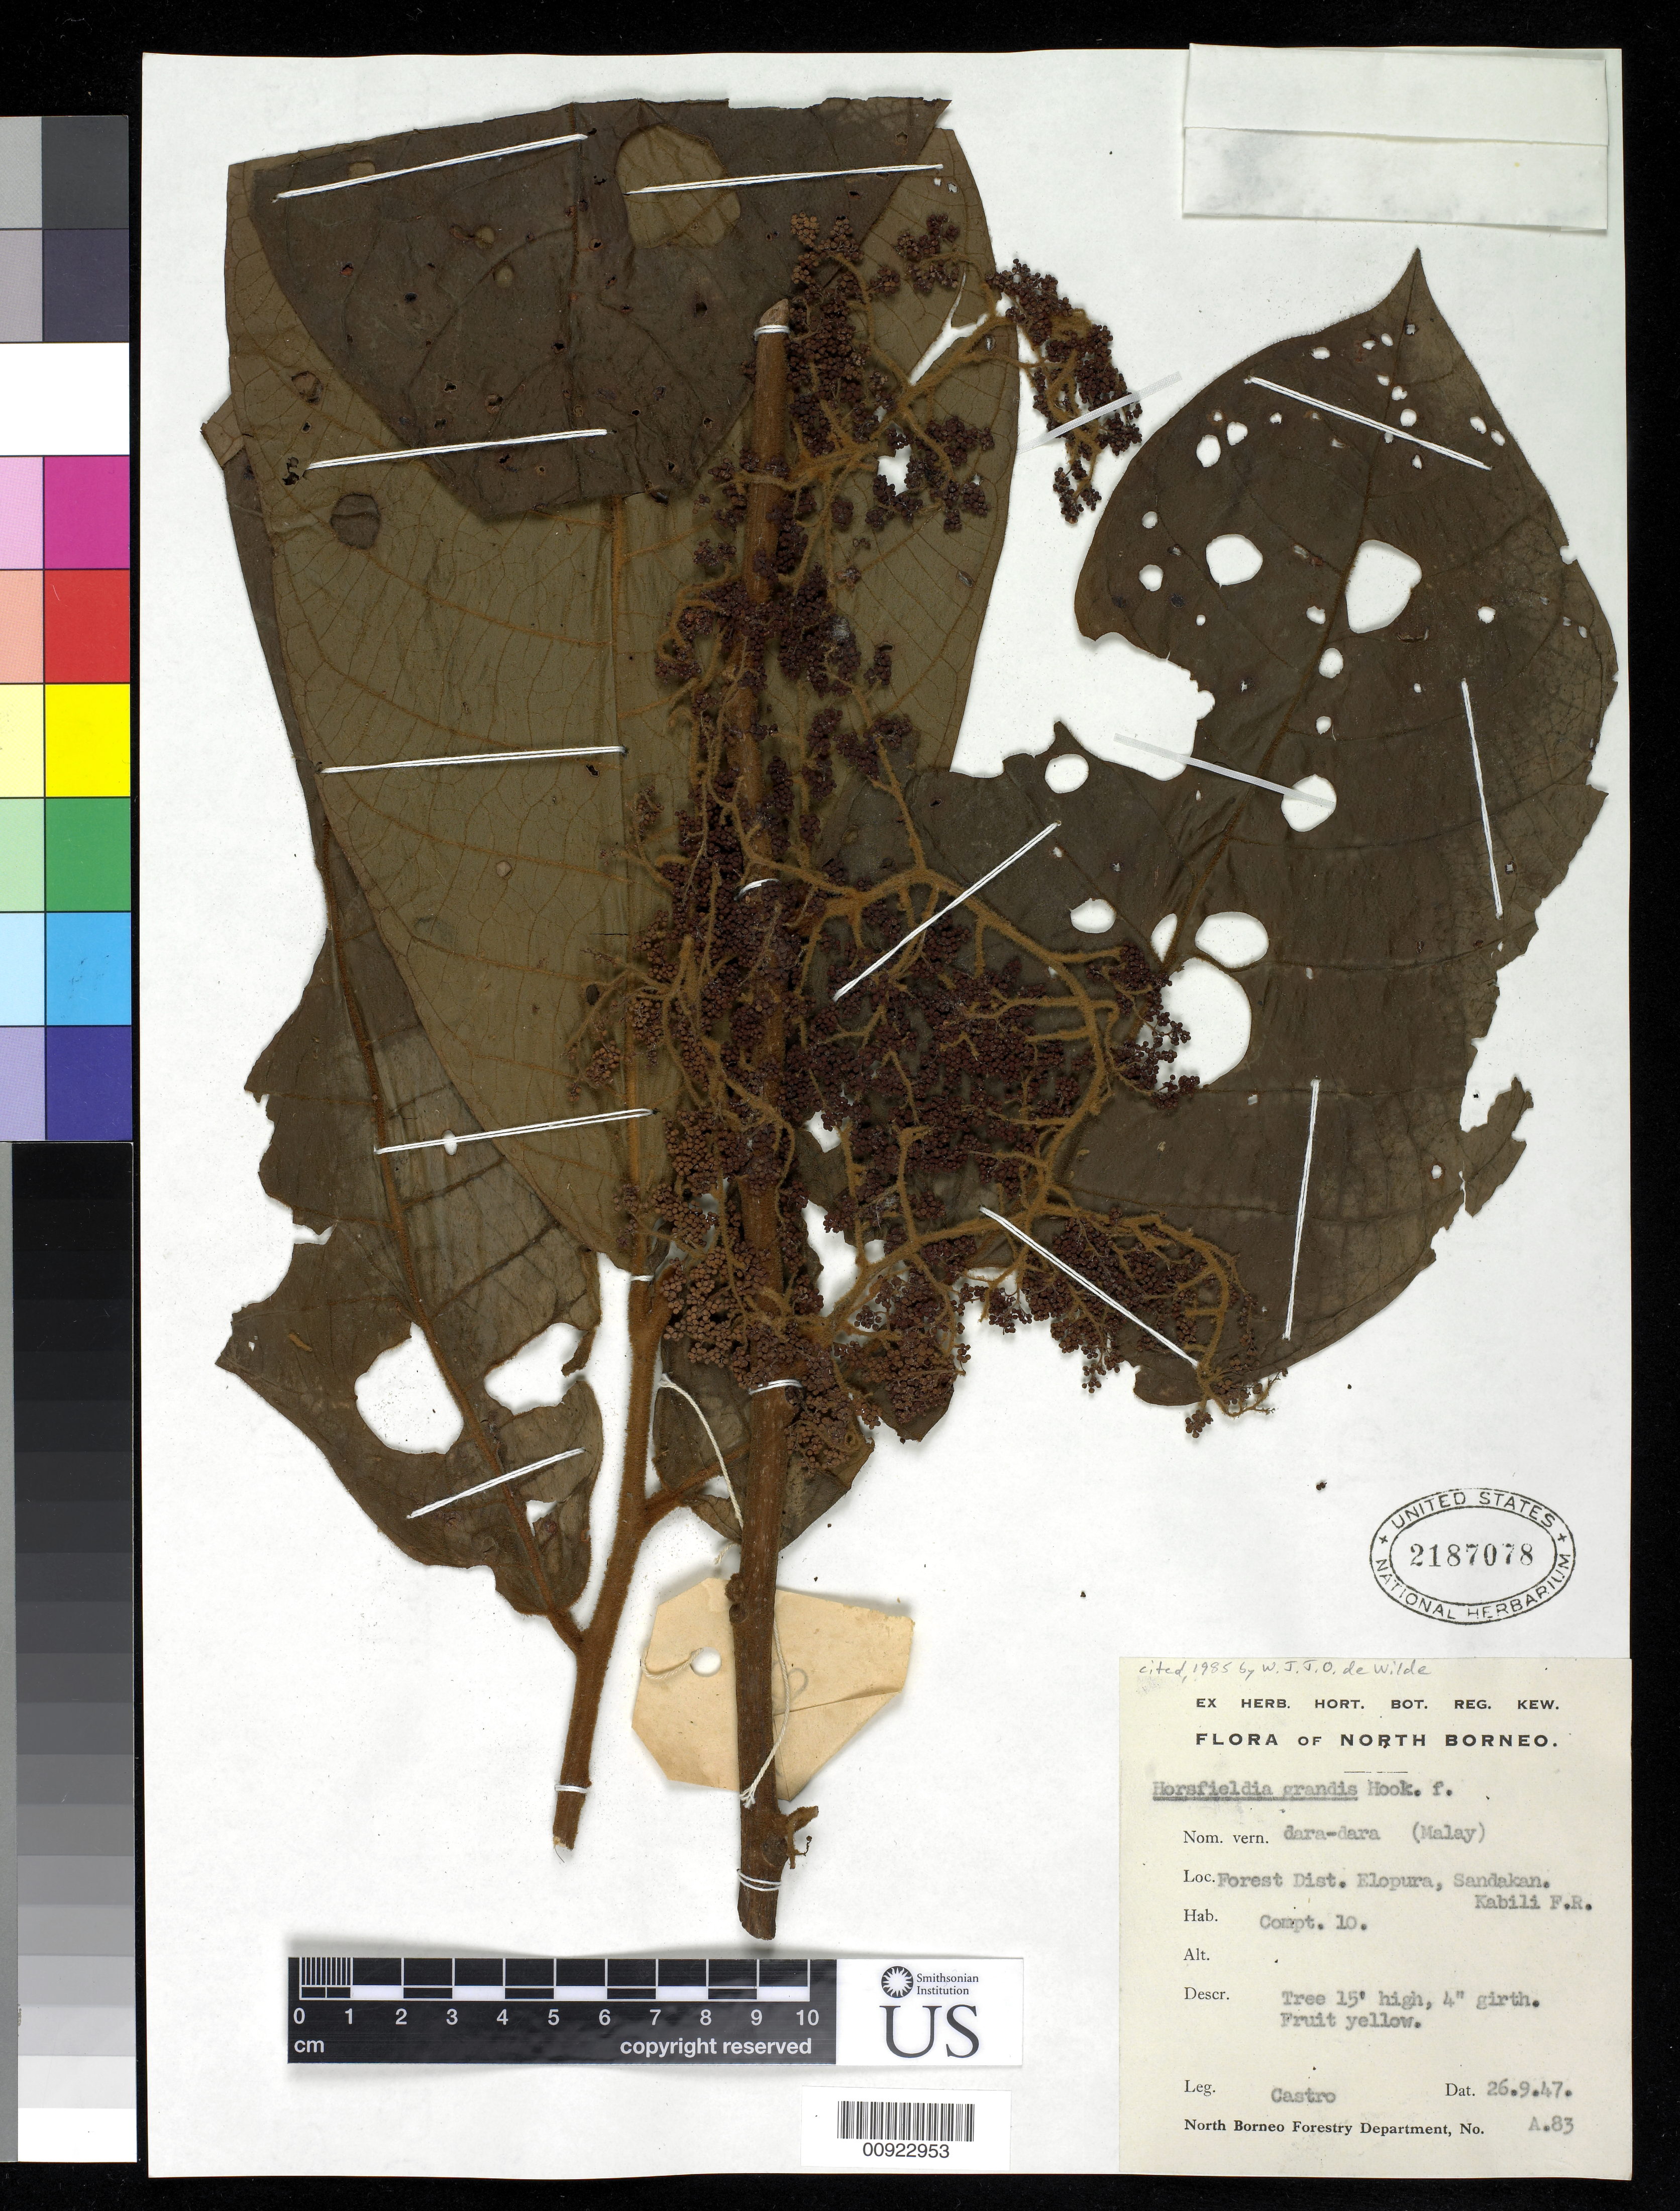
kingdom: Plantae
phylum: Tracheophyta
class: Magnoliopsida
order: Magnoliales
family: Myristicaceae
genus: Horsfieldia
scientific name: Horsfieldia grandis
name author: Hook. f.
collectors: -. Castro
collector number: A 83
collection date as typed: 26 Sep 1947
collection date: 1947-09-26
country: Indonesia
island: Borneo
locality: North Borneo; Forest Dist. Elopura, Sandakan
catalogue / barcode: US 2187078